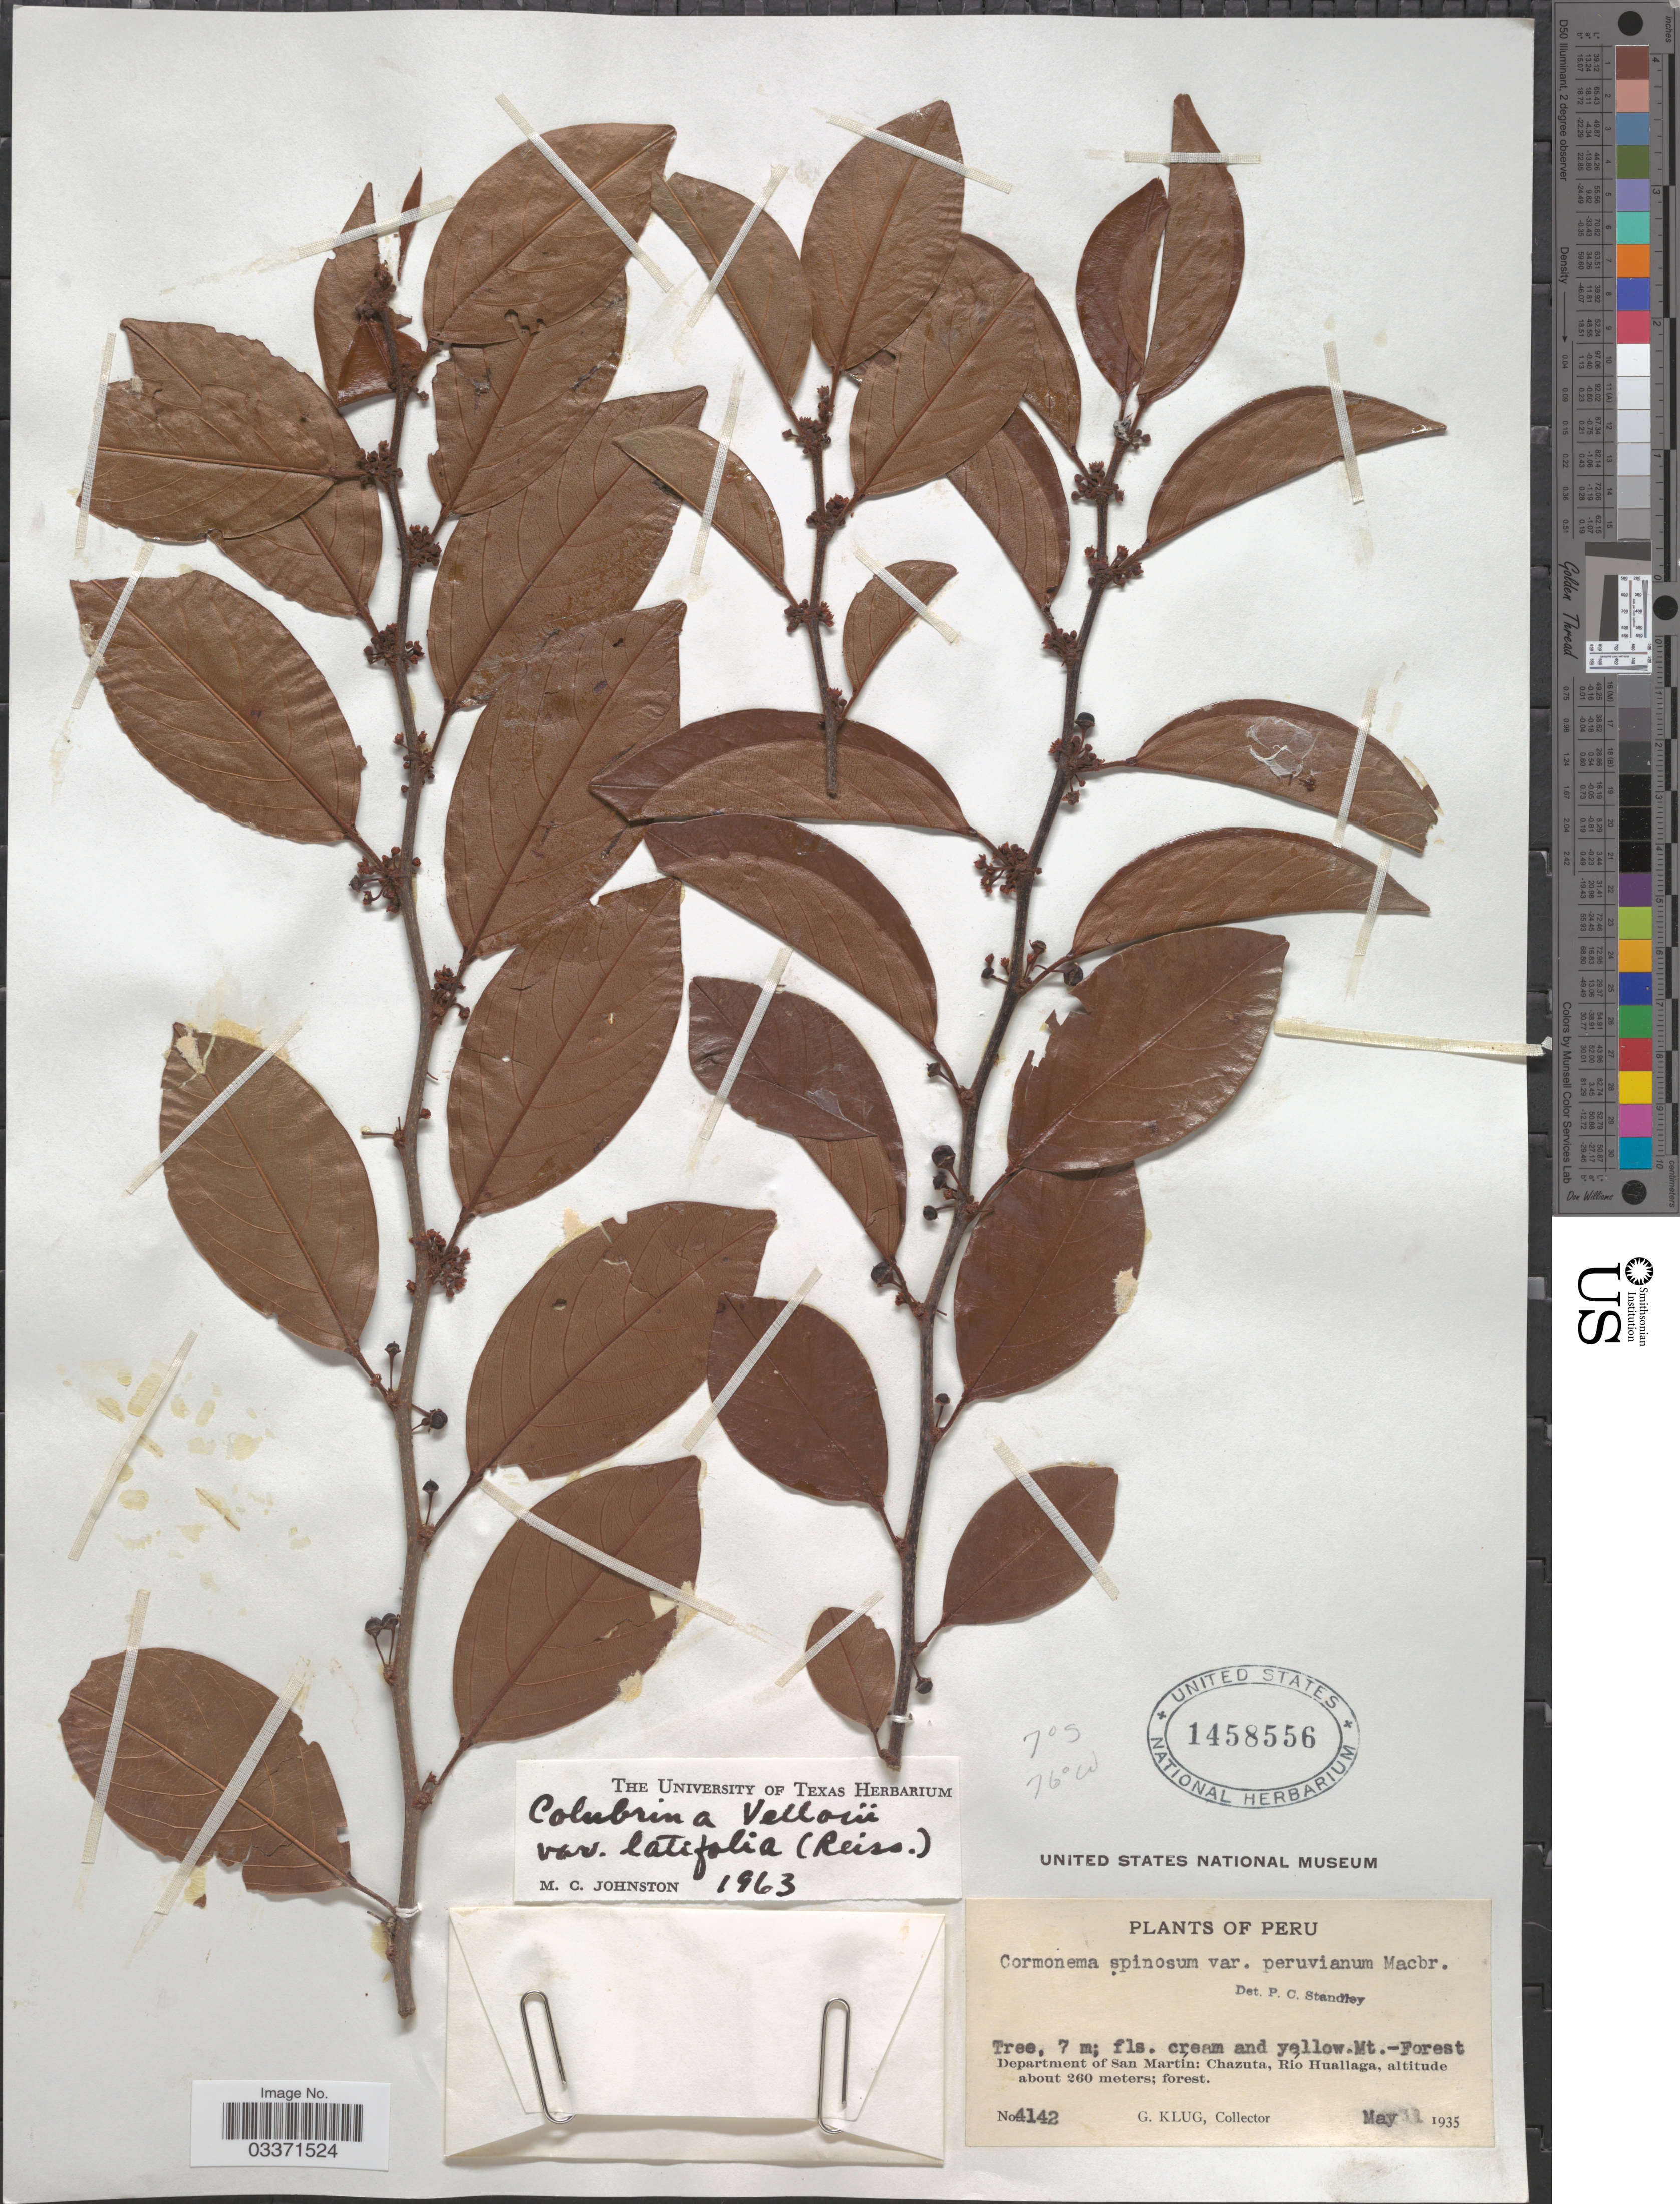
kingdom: Plantae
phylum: Tracheophyta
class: Magnoliopsida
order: Rosales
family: Rhamnaceae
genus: Colubrina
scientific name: Colubrina retusa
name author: (Pittier) R.S. Cowan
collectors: G. Klug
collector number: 4142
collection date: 1935-05-11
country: Peru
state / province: San Martín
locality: Department of San Martín: Chazuta, Rio Huallaga.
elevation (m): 260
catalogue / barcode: US 1458556